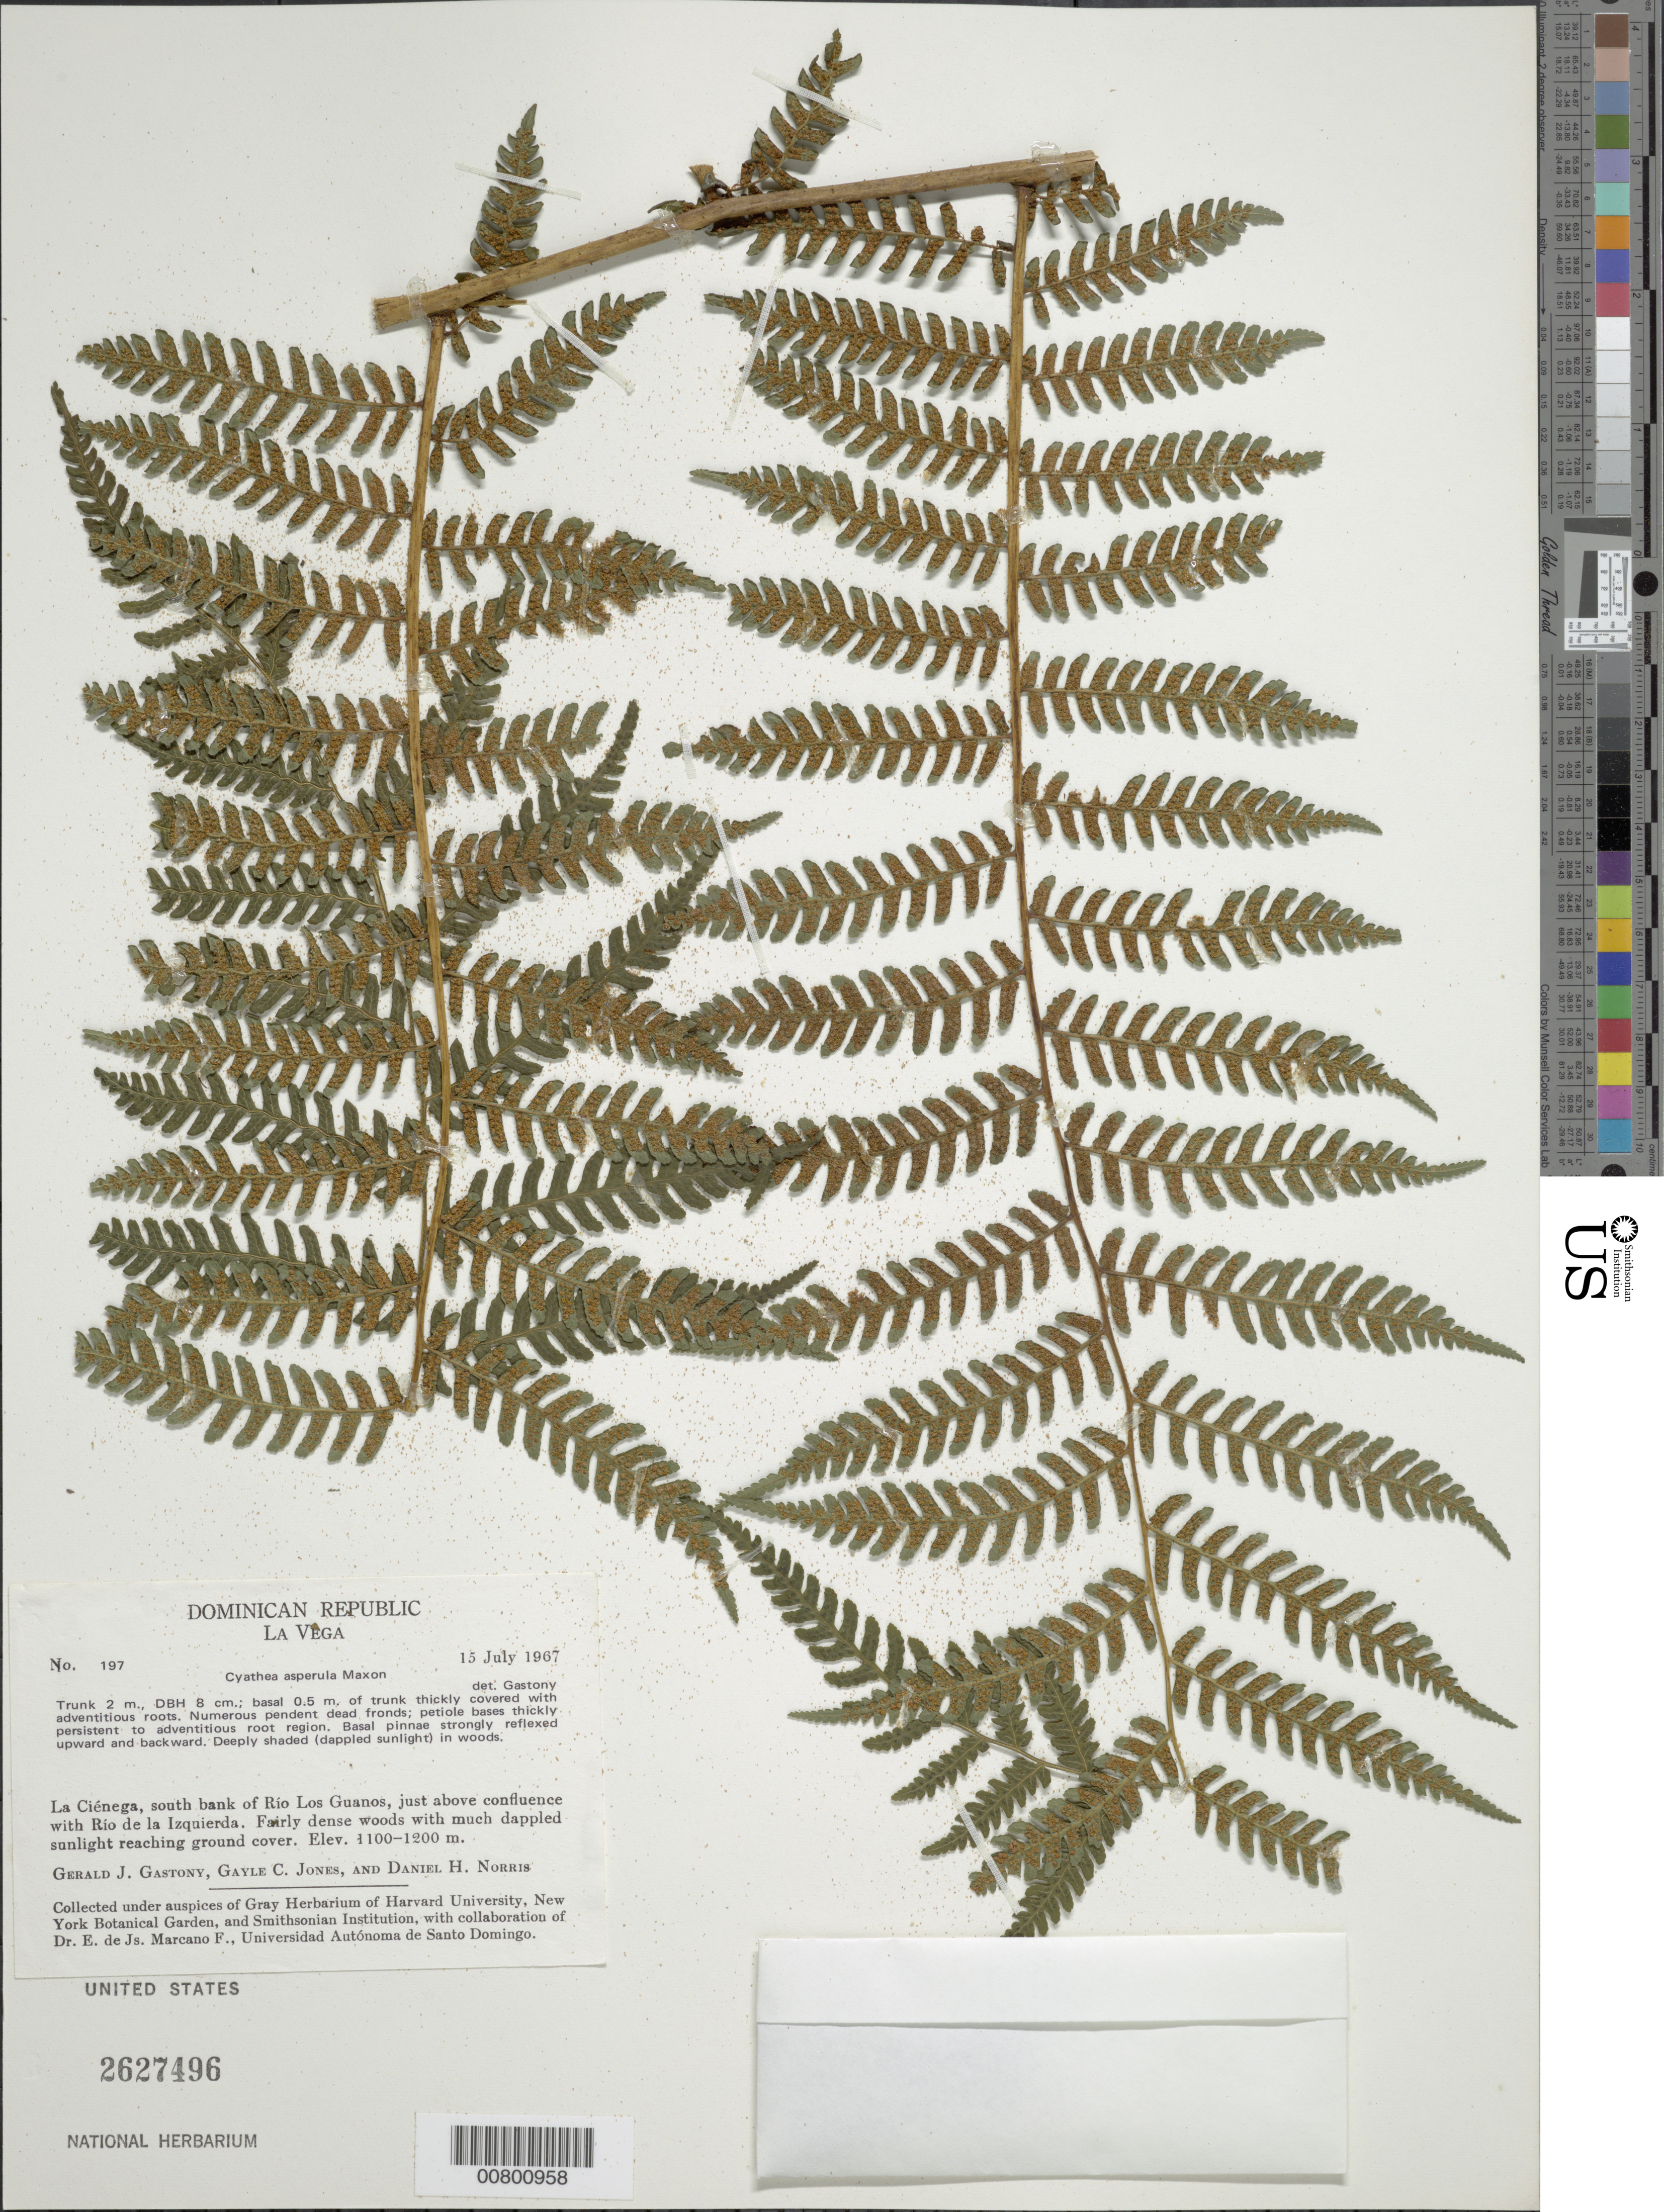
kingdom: Plantae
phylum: Tracheophyta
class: Polypodiopsida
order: Cyatheales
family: Cyatheaceae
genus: Cyathea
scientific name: Cyathea furfuracea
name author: Christ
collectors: G. Gastony, G. C. Jones & D. H. Norris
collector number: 197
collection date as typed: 15 Jul 1967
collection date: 1967-07-15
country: Dominican Republic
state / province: La Vega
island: Hispaniola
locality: La Ciénega, S bank of Río Los Guanos, above confluence with Río de la Izquierda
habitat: Fairly dense woods with much dappled sunlight reaching ground cover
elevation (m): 1100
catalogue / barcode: US 2627496